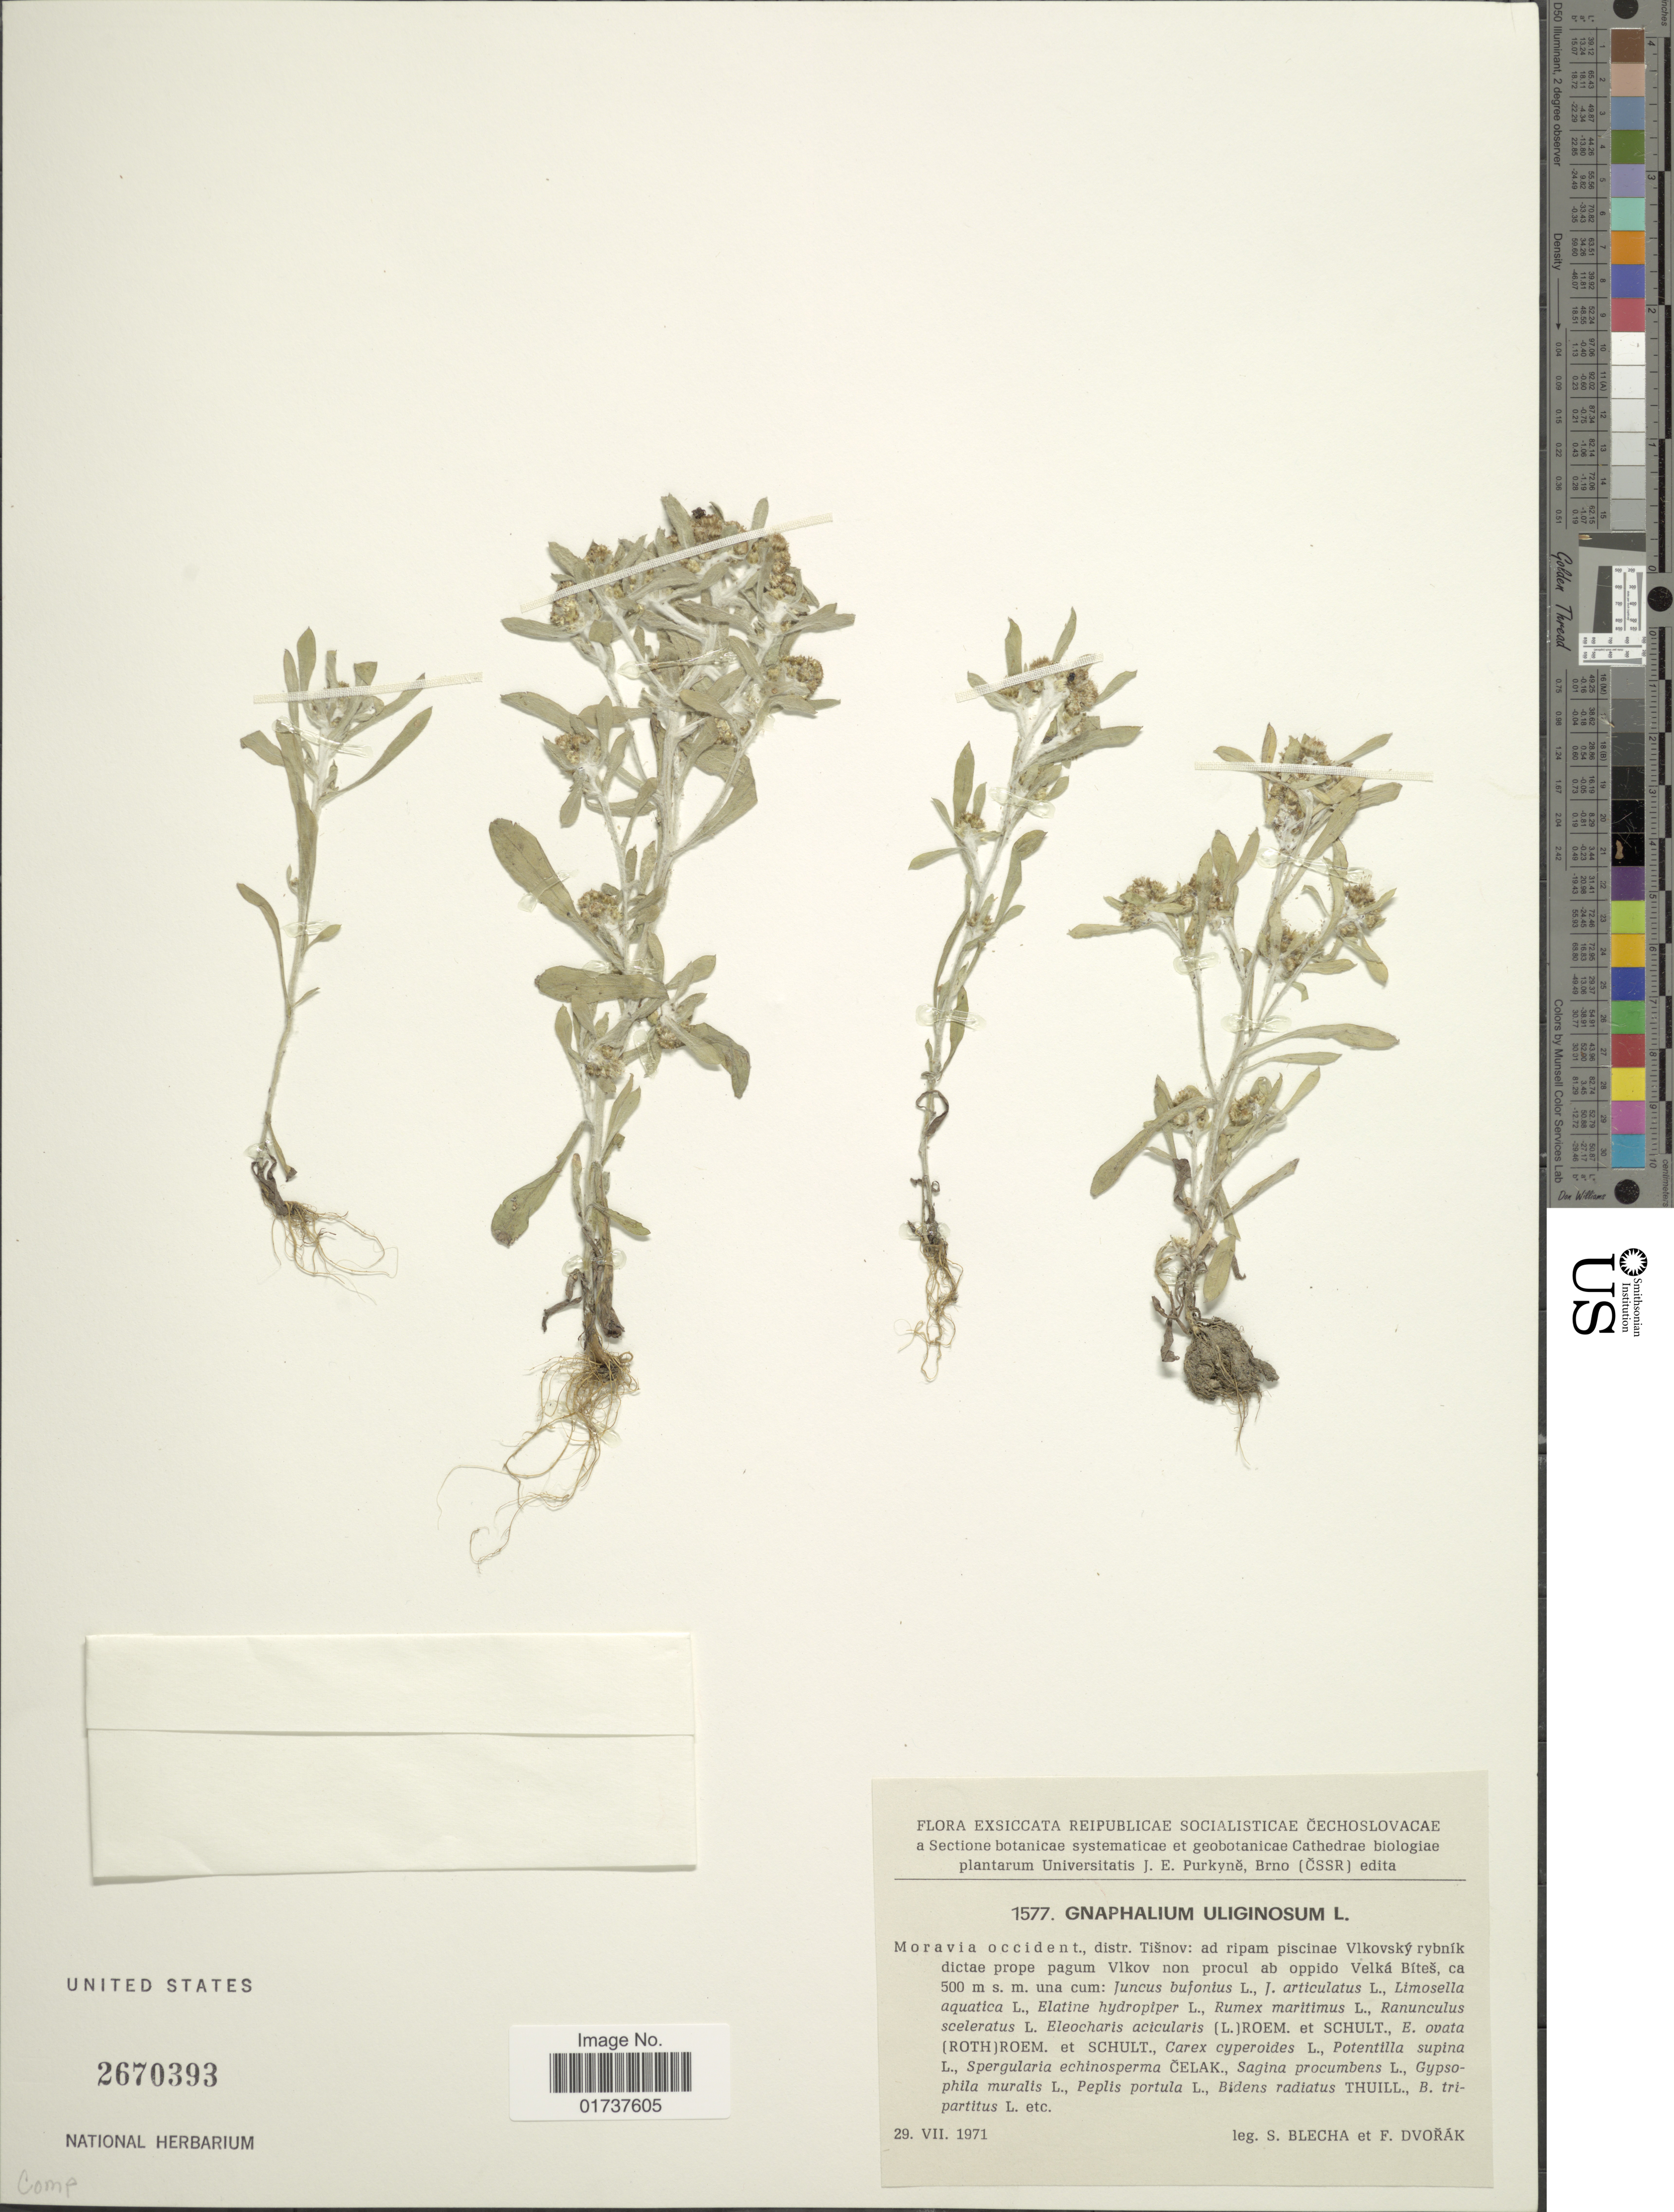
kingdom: Plantae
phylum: Tracheophyta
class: Magnoliopsida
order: Asterales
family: Asteraceae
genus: Gnaphalium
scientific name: Gnaphalium uliginosum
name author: L.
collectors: S. Blecha & E. Dvorak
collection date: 1971-07-29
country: Czechia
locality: Reipublicae Socialisticae Cechoslovacae, Moravia Occident, distr. Tisnov: ad ripam piscinae Vikovsky Rybnik dictae prope pagum Vikov non procul ab oppido Velka Bites, ca. aquatica L.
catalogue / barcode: US 2670393